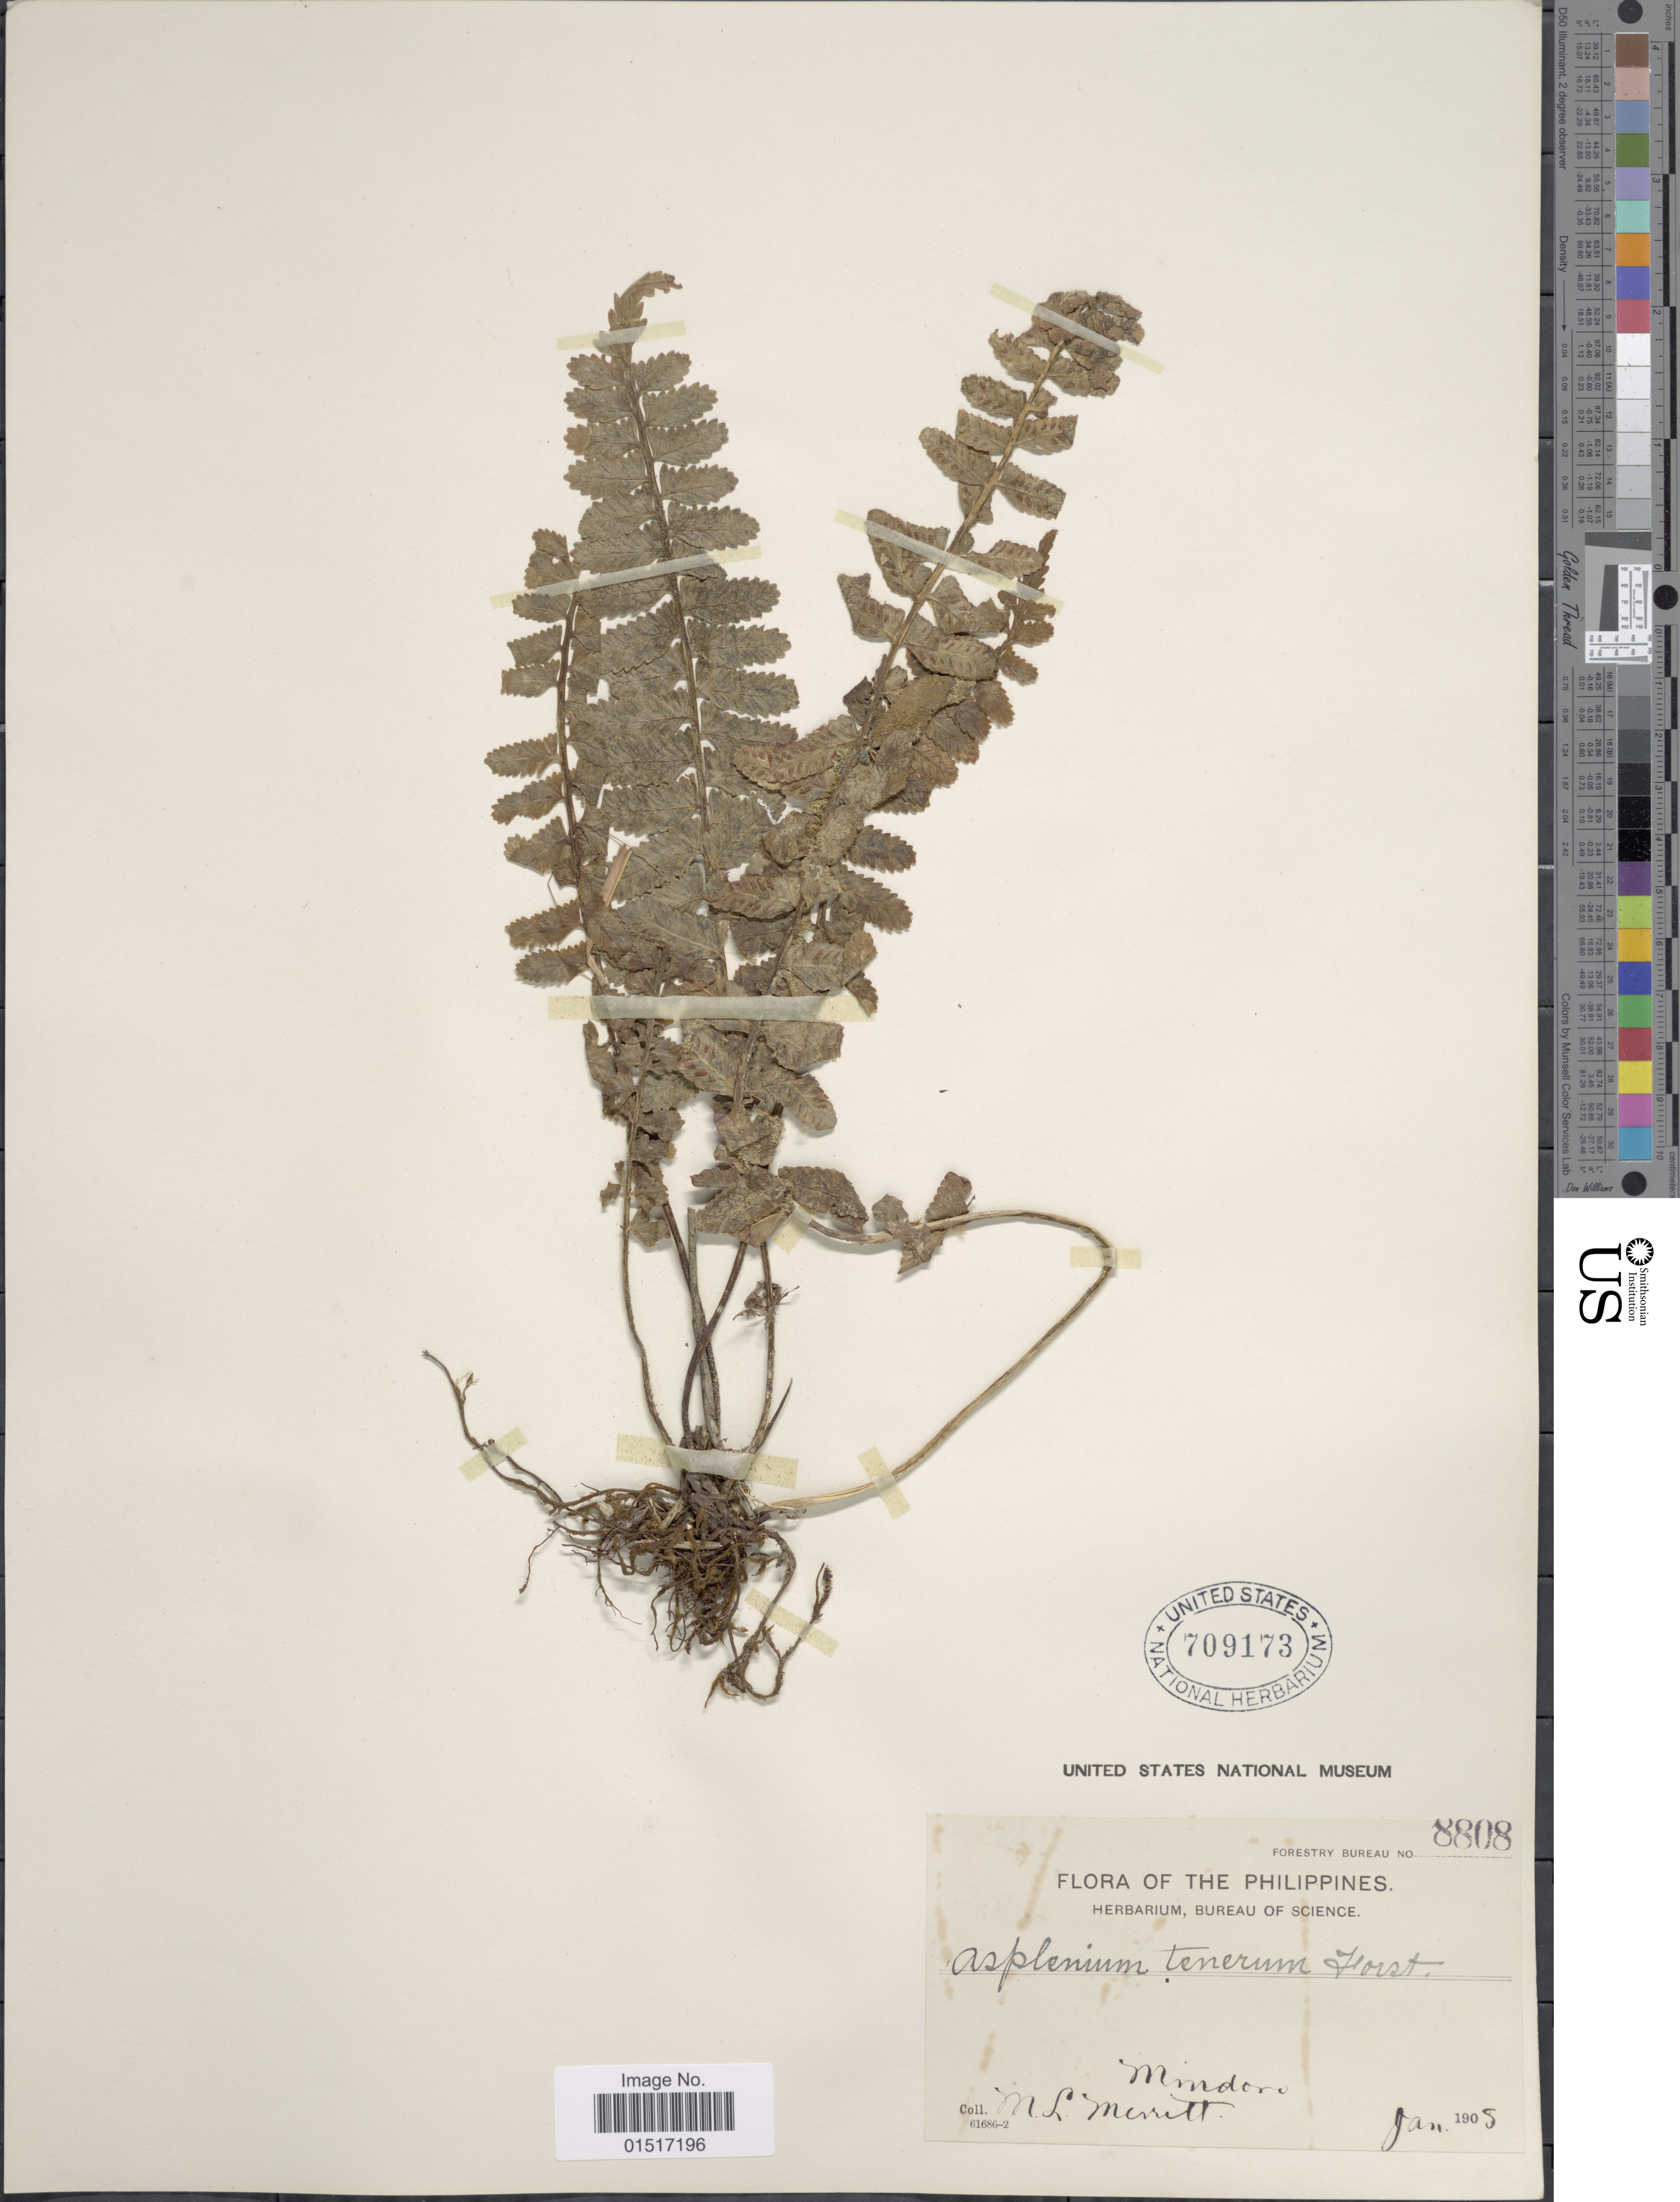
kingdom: Plantae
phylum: Tracheophyta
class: Polypodiopsida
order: Polypodiales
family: Aspleniaceae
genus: Asplenium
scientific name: Asplenium tenerum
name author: G. Forst.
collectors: M. L. Merritt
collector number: Forestry Bureau 8808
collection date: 1905-01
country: Philippines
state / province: Mimaropa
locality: Mindoro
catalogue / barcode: US 709173